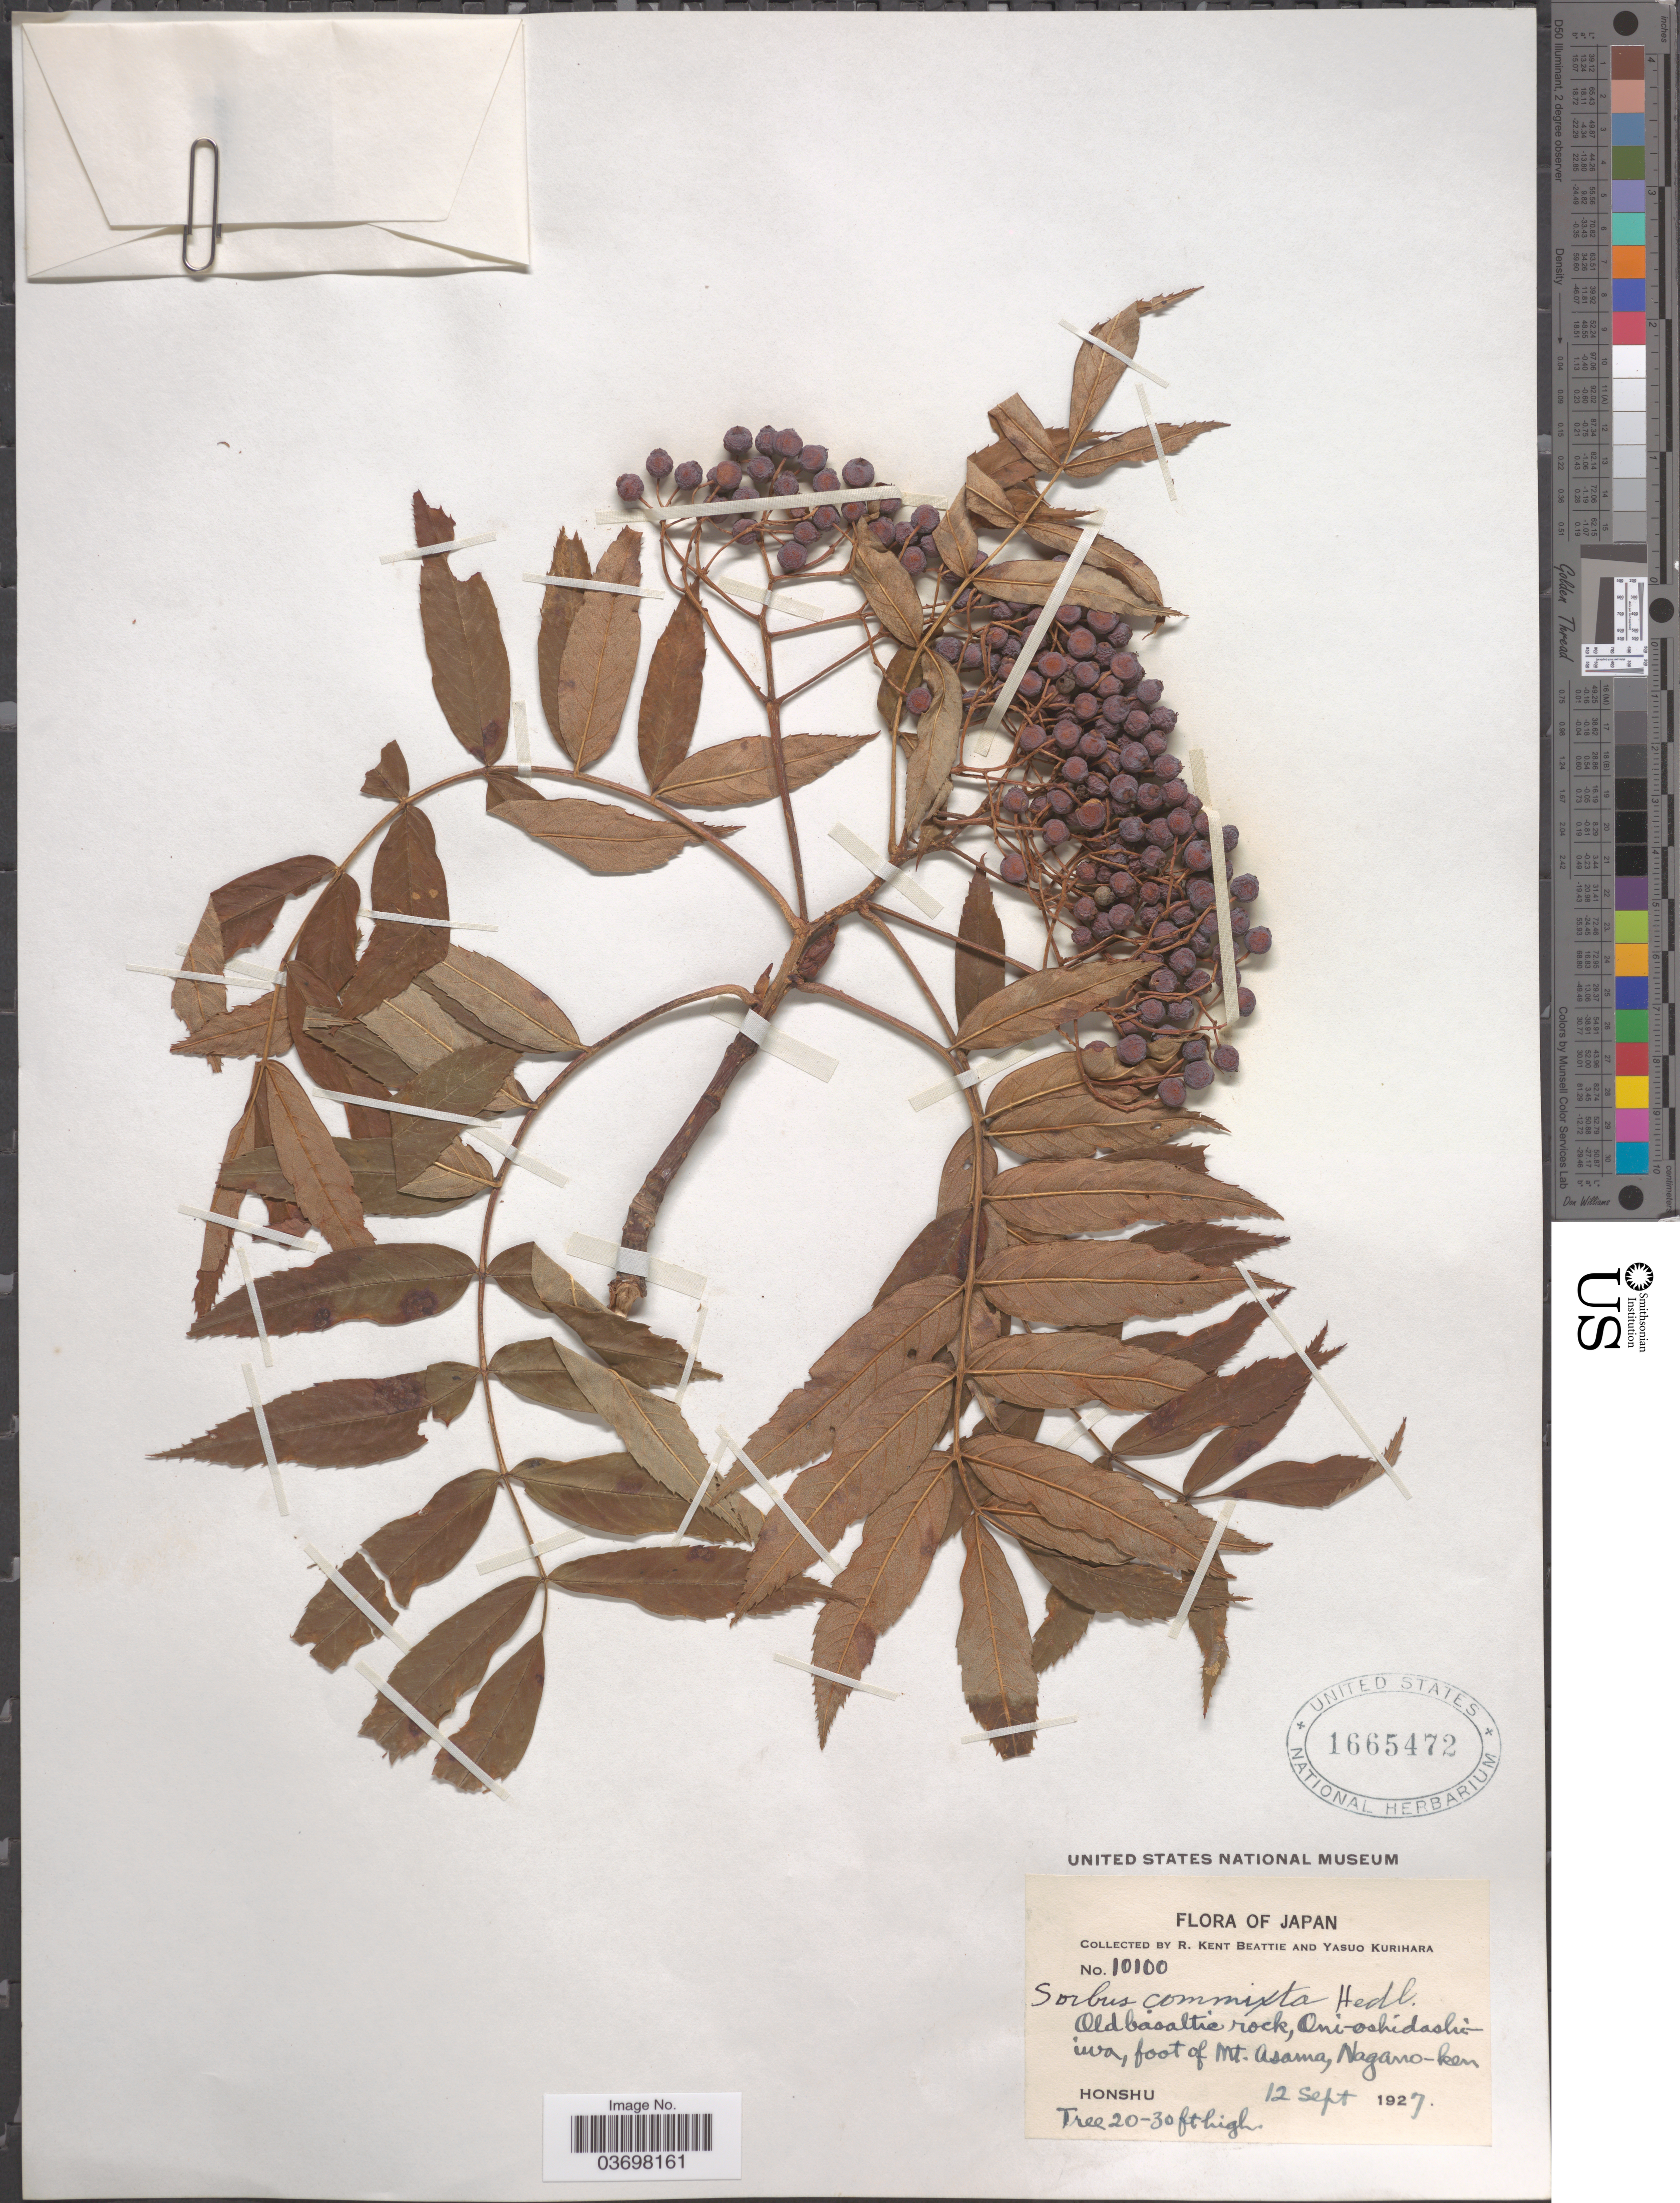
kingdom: Plantae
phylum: Tracheophyta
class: Magnoliopsida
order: Rosales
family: Rosaceae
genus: Sorbus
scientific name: Sorbus commixta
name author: Hedl.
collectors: R. K. Beattie & Y. Kurihara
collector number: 10100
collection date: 1927-09-12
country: Japan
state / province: Nagano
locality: Oni-oshidashi-iwa, foot of Mt. Asama, Nagano-ken. Honshu.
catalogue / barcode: US 1665472